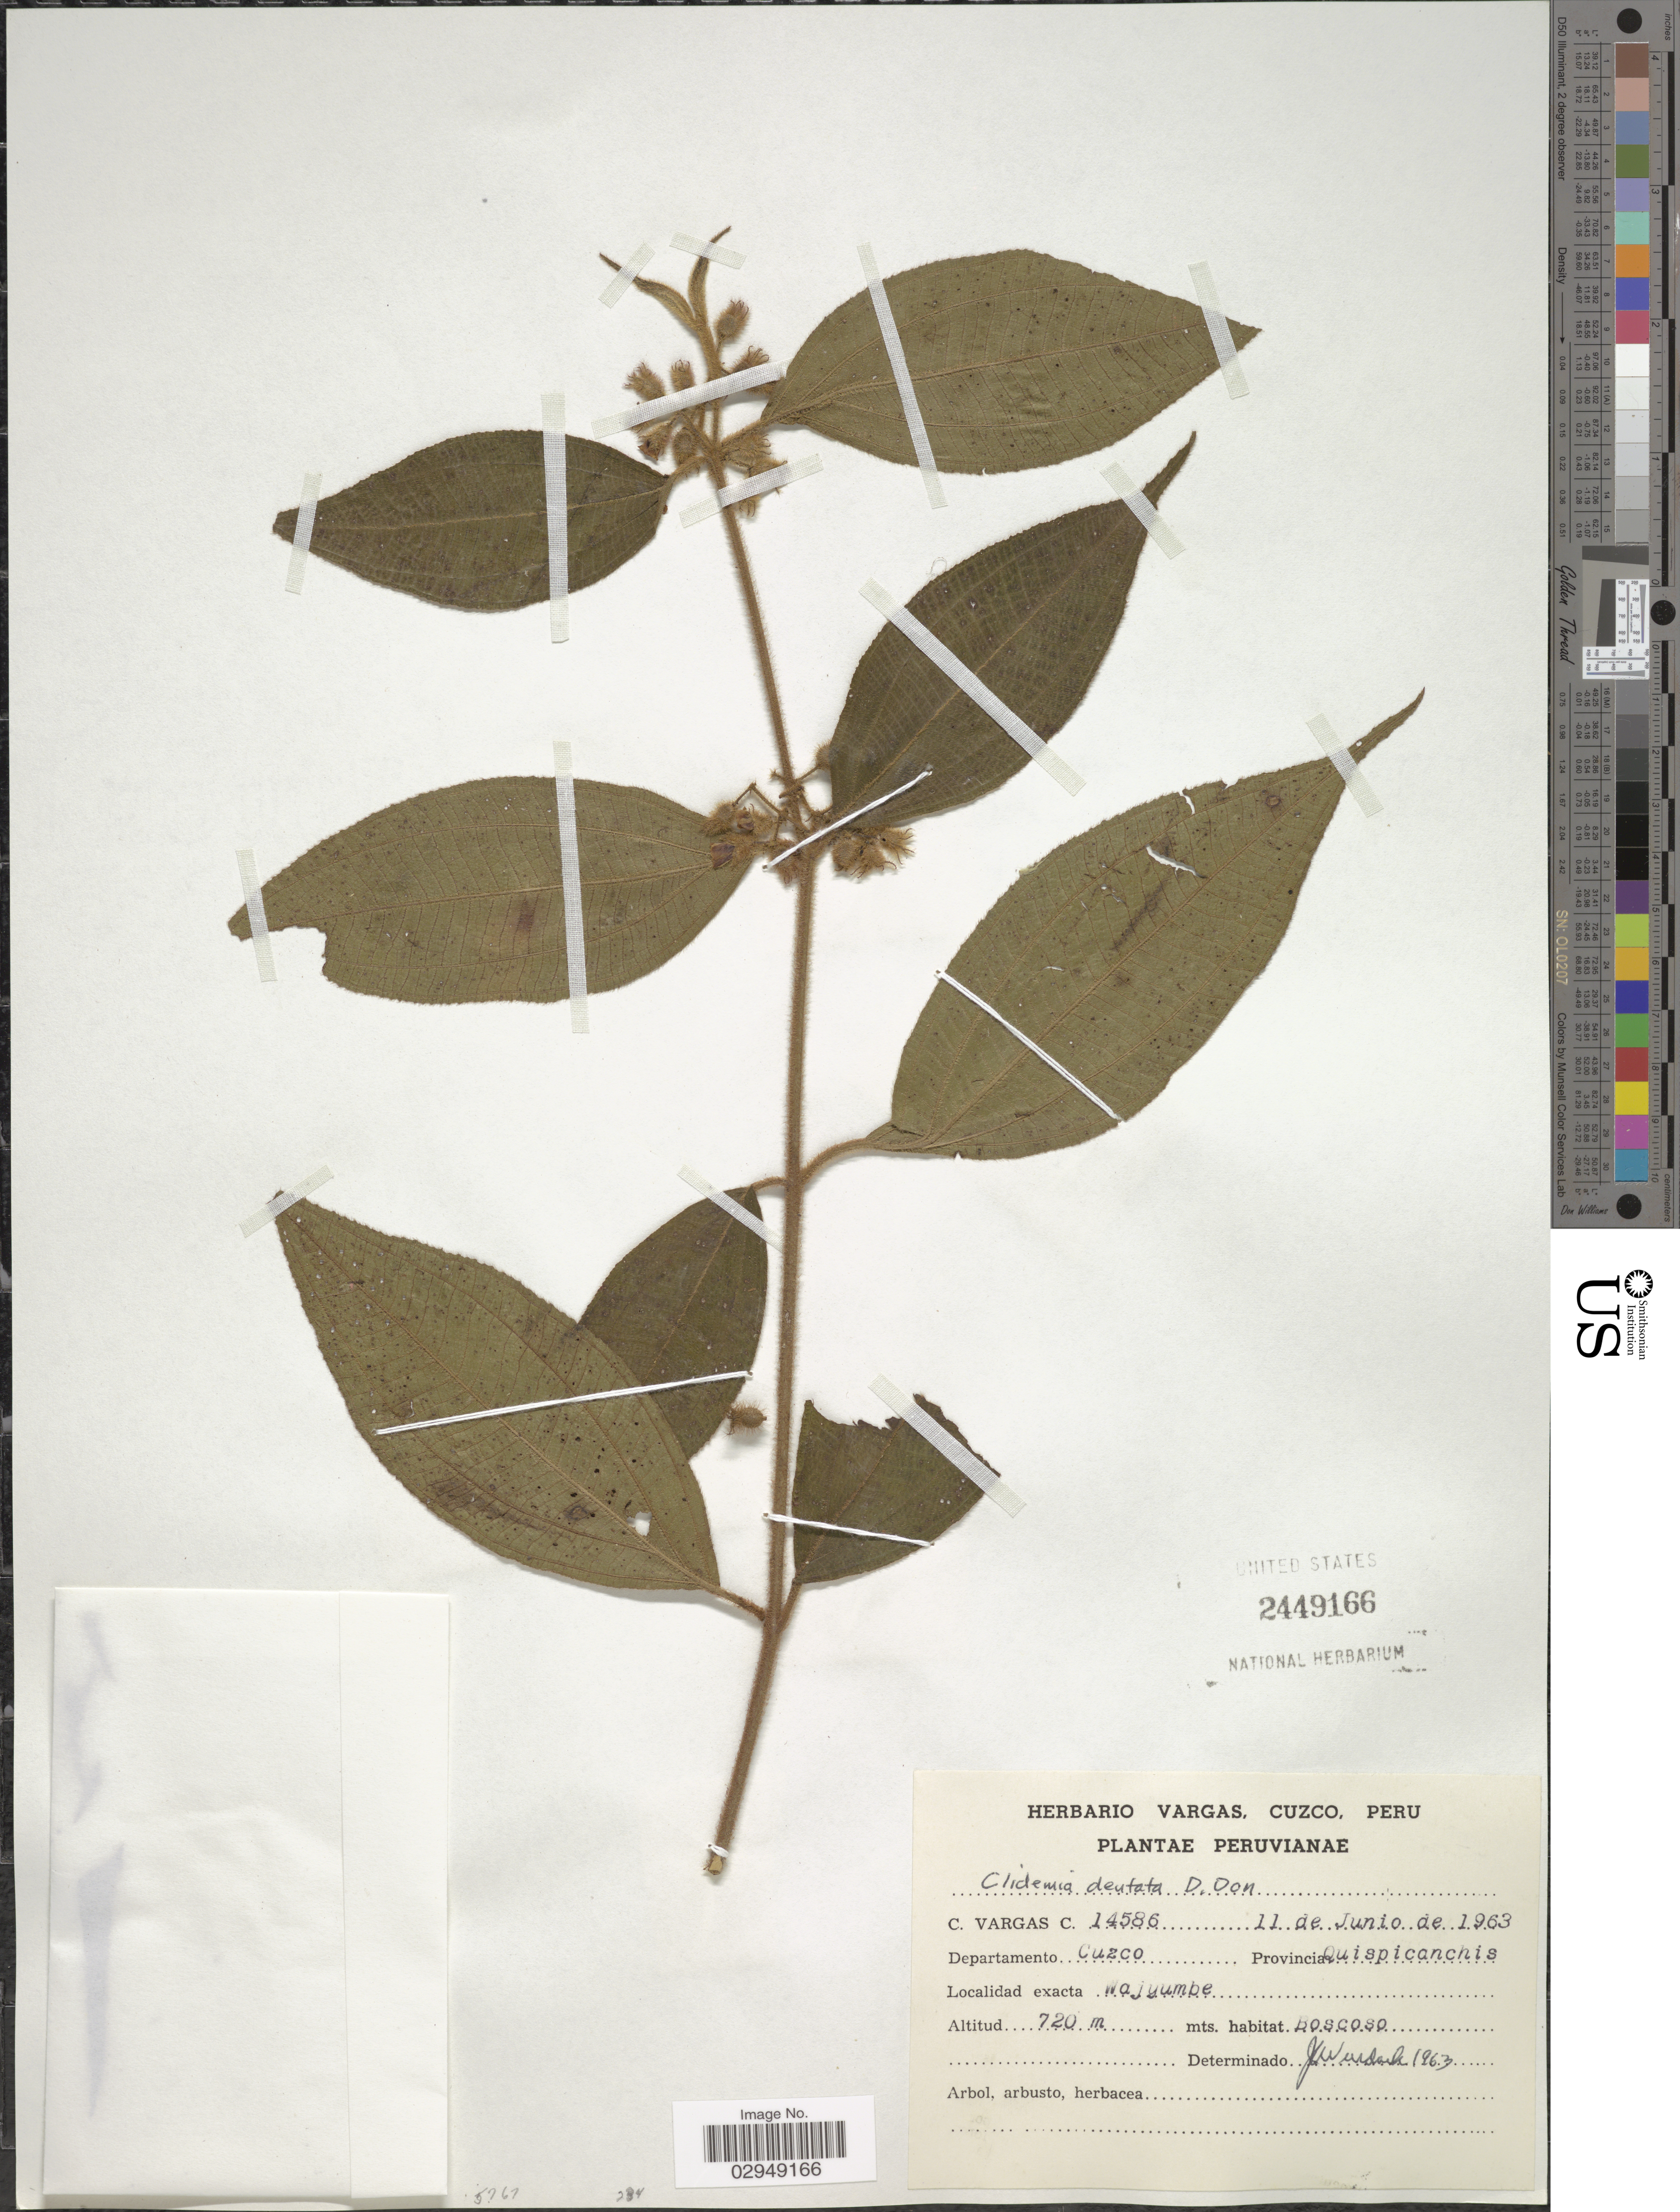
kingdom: Plantae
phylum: Tracheophyta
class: Magnoliopsida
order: Myrtales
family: Melastomataceae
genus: Clidemia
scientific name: Clidemia dentata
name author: D. Don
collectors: C. Vargas Calderón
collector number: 14586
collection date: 1963-06-11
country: Peru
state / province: Cusco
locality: Departamento Cuzco, Provincia Quispicanchis, Wajyumbe.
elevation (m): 720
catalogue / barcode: US 2449166